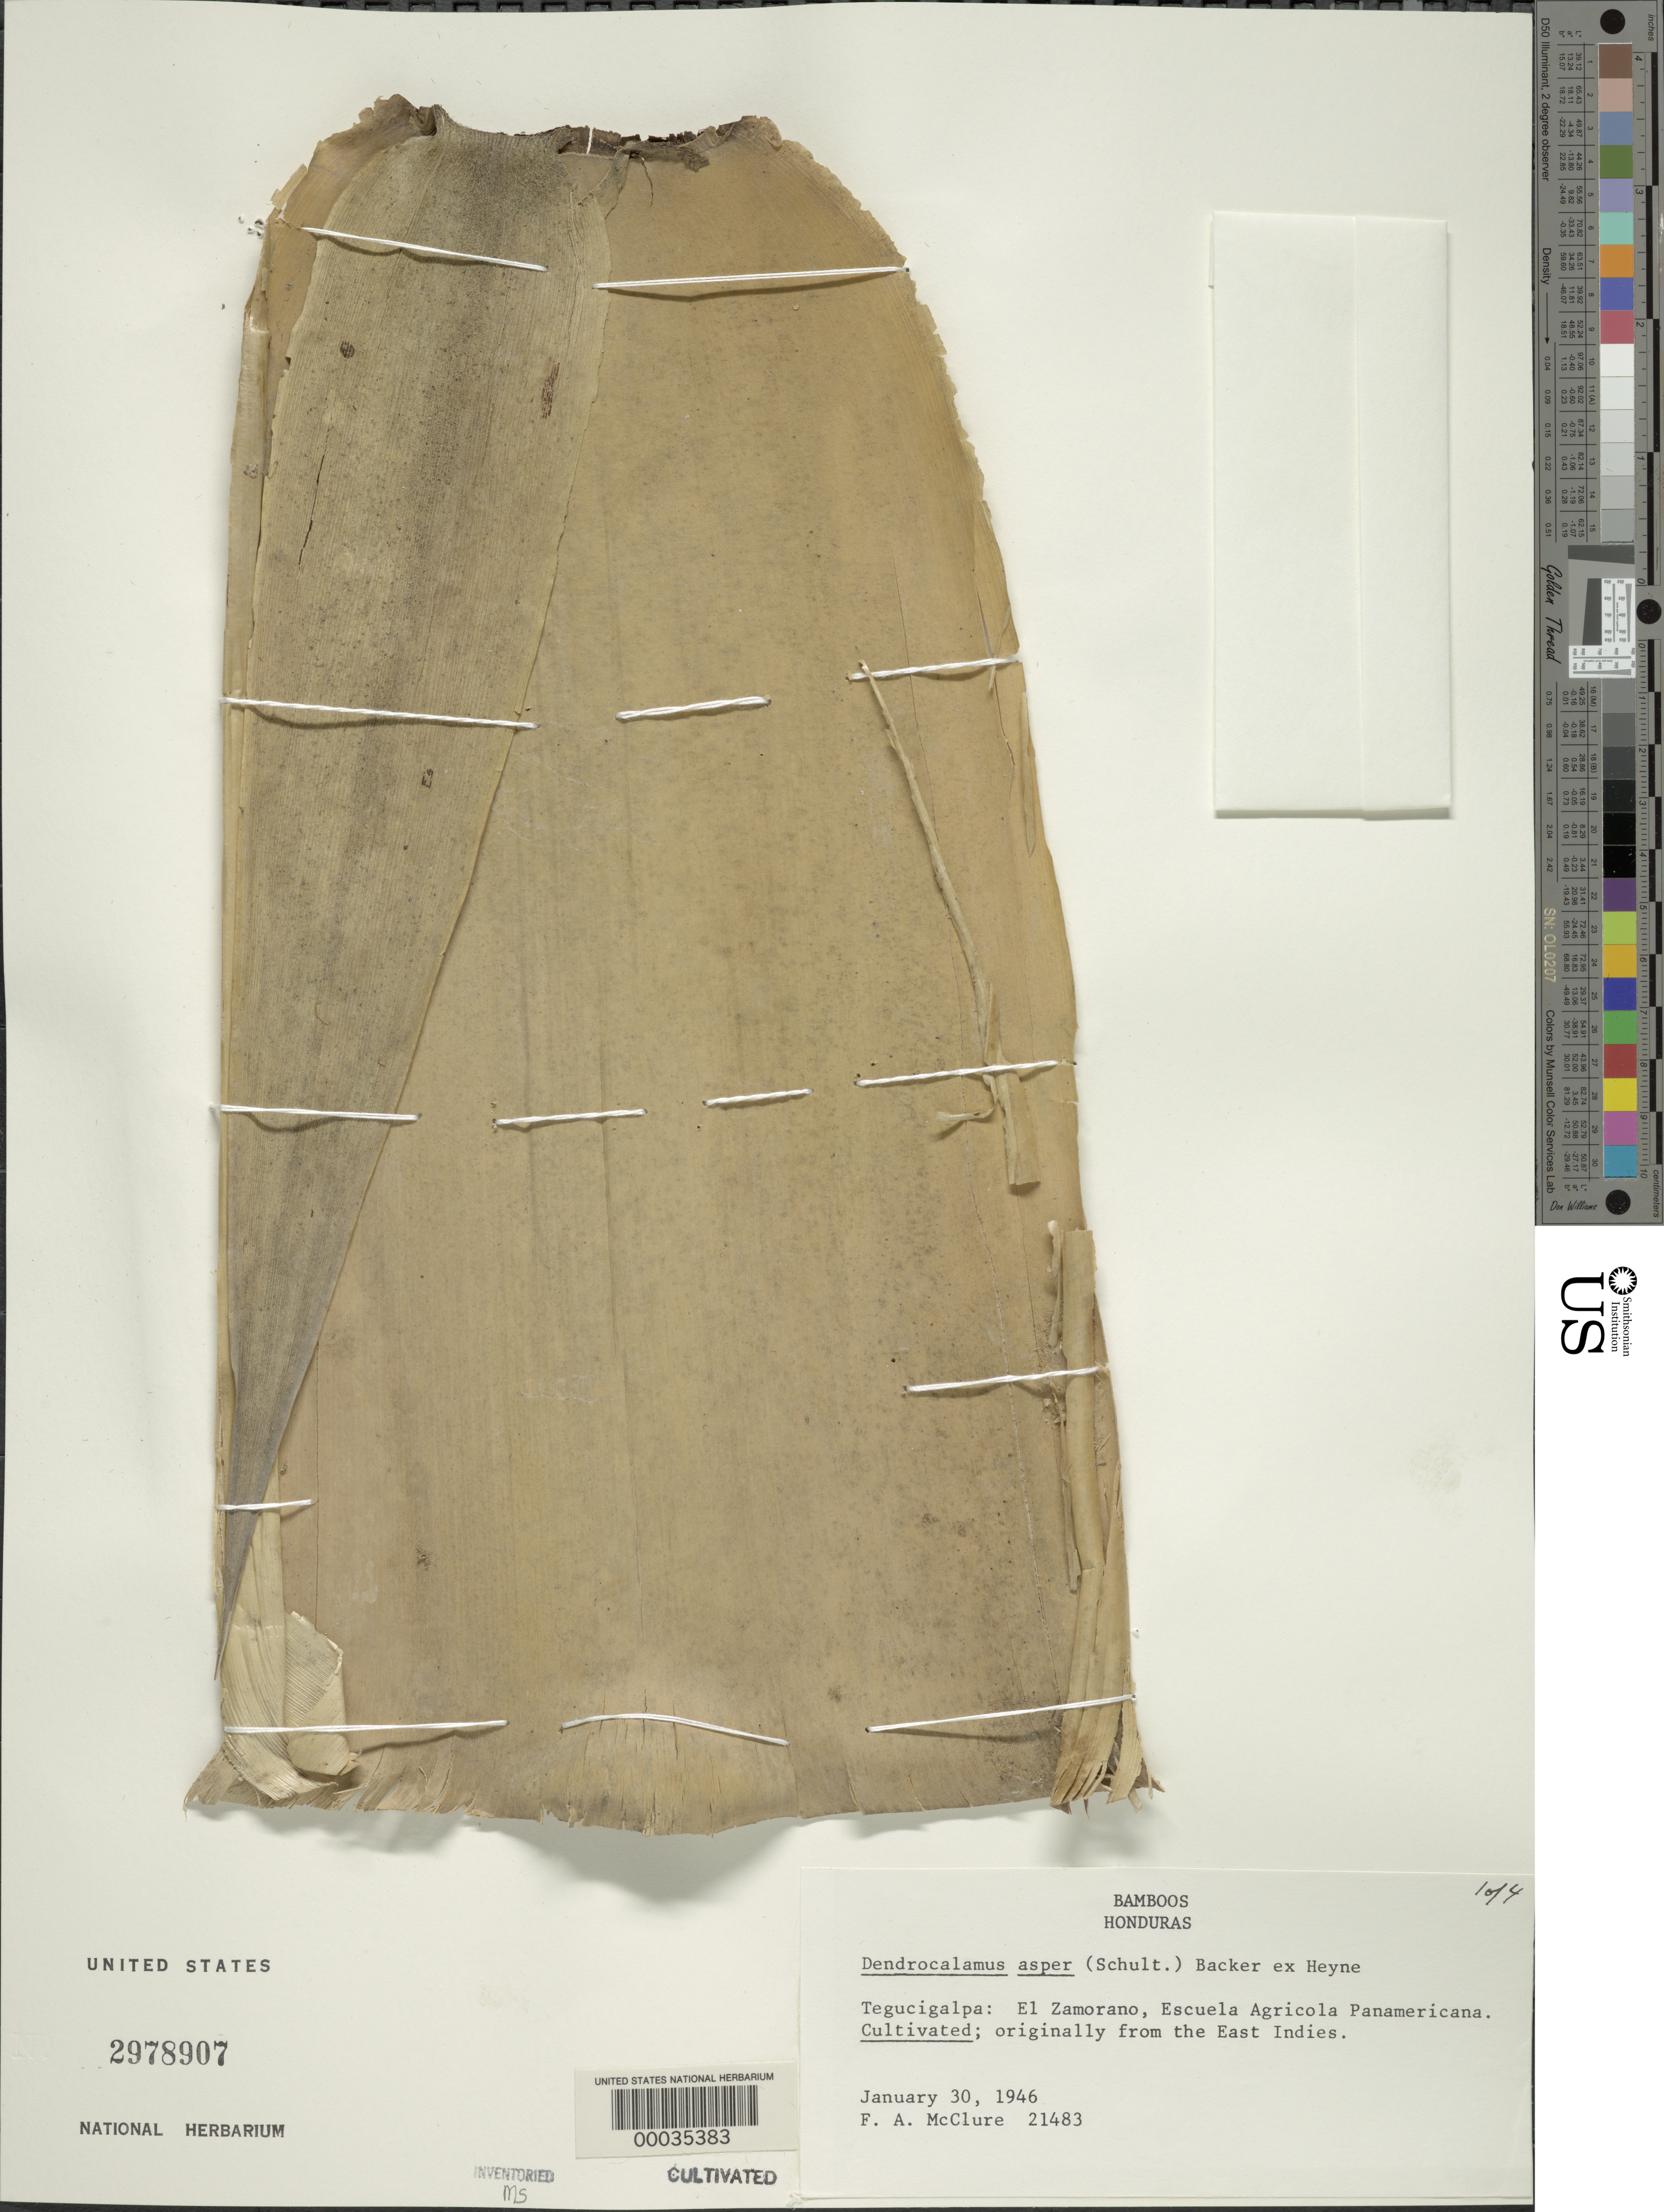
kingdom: Plantae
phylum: Tracheophyta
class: Liliopsida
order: Poales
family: Poaceae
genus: Dendrocalamus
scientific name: Dendrocalamus asper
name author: (Schult. & Schult. f.) Backer ex K. Heyne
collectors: F. A. McClure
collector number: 21483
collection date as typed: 30 Jan 1946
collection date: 1946-01-30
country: Honduras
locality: Tegucigalpa, El Zamorano , Escuela Agricola Panamericana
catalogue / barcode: US 2978907